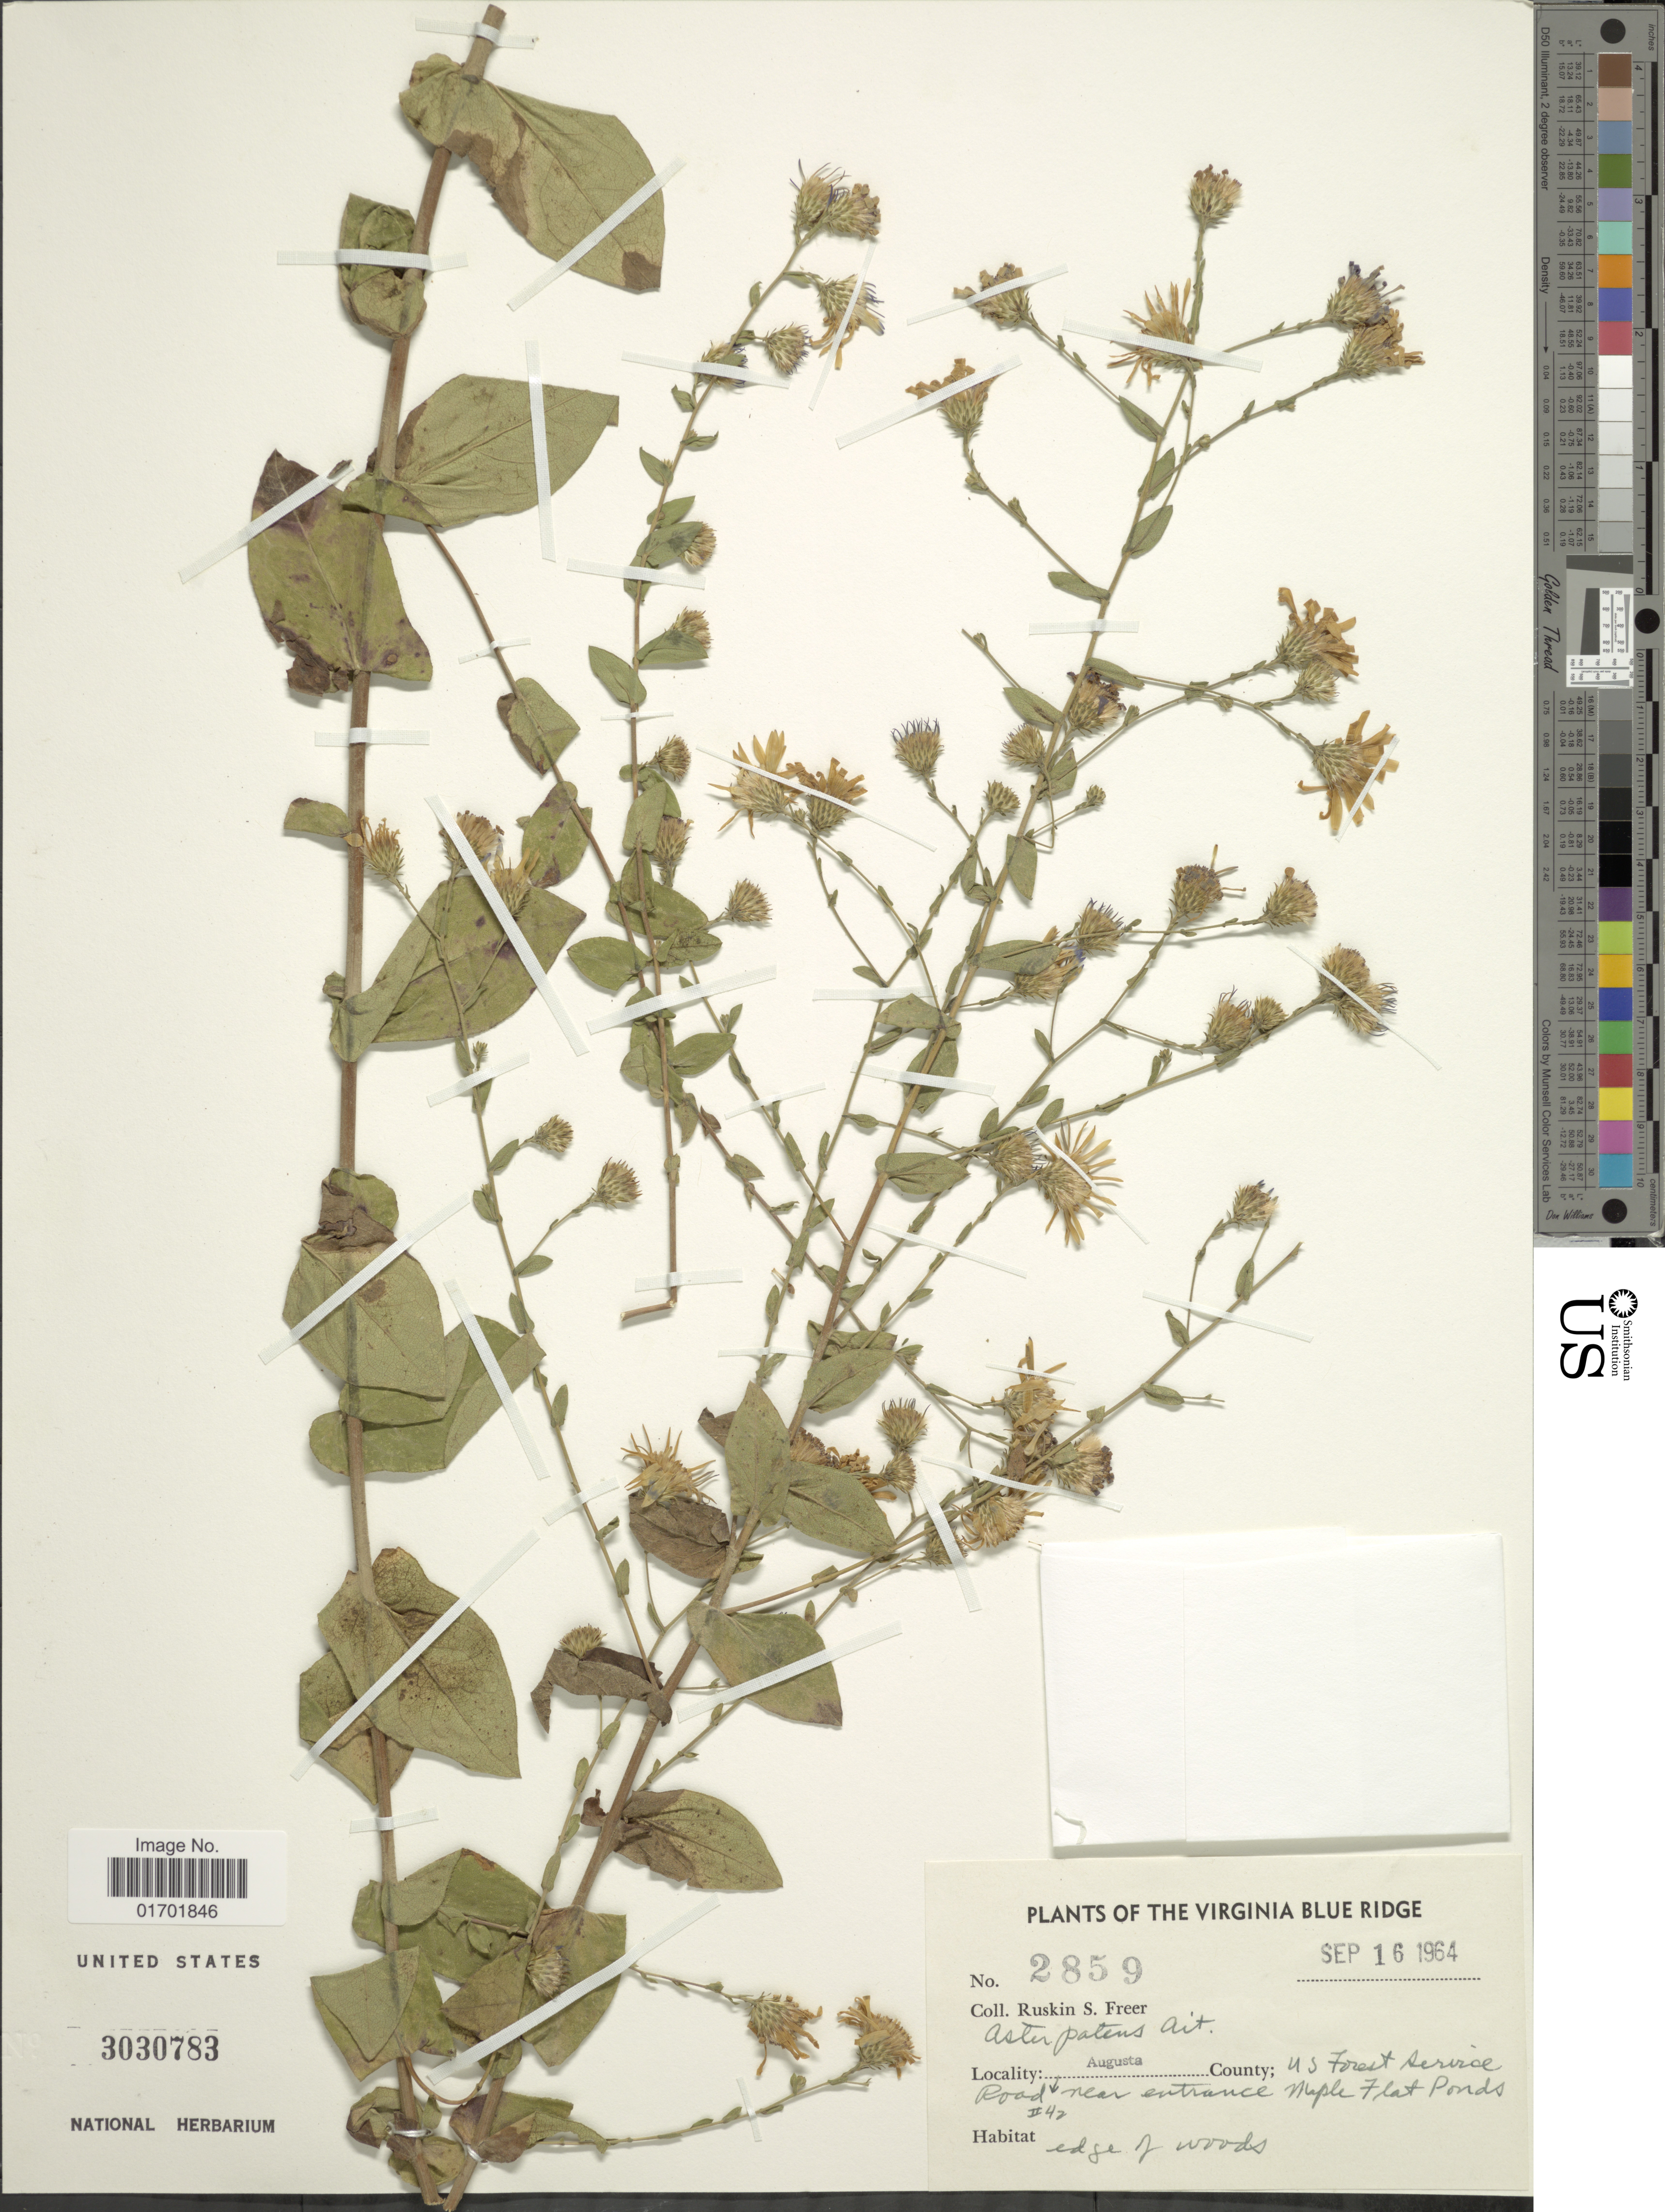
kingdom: Plantae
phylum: Tracheophyta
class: Magnoliopsida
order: Asterales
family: Asteraceae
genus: Symphyotrichum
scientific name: Symphyotrichum patens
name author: (Aiton) G.L. Nesom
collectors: R. Freer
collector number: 2859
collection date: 1964-09-16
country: United States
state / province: Virginia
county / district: Augusta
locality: The Virginia Blue Ridge, Augusta County, US Forest Service, road #42 near entrance Maple Flat Ponds.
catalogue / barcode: US 3030783